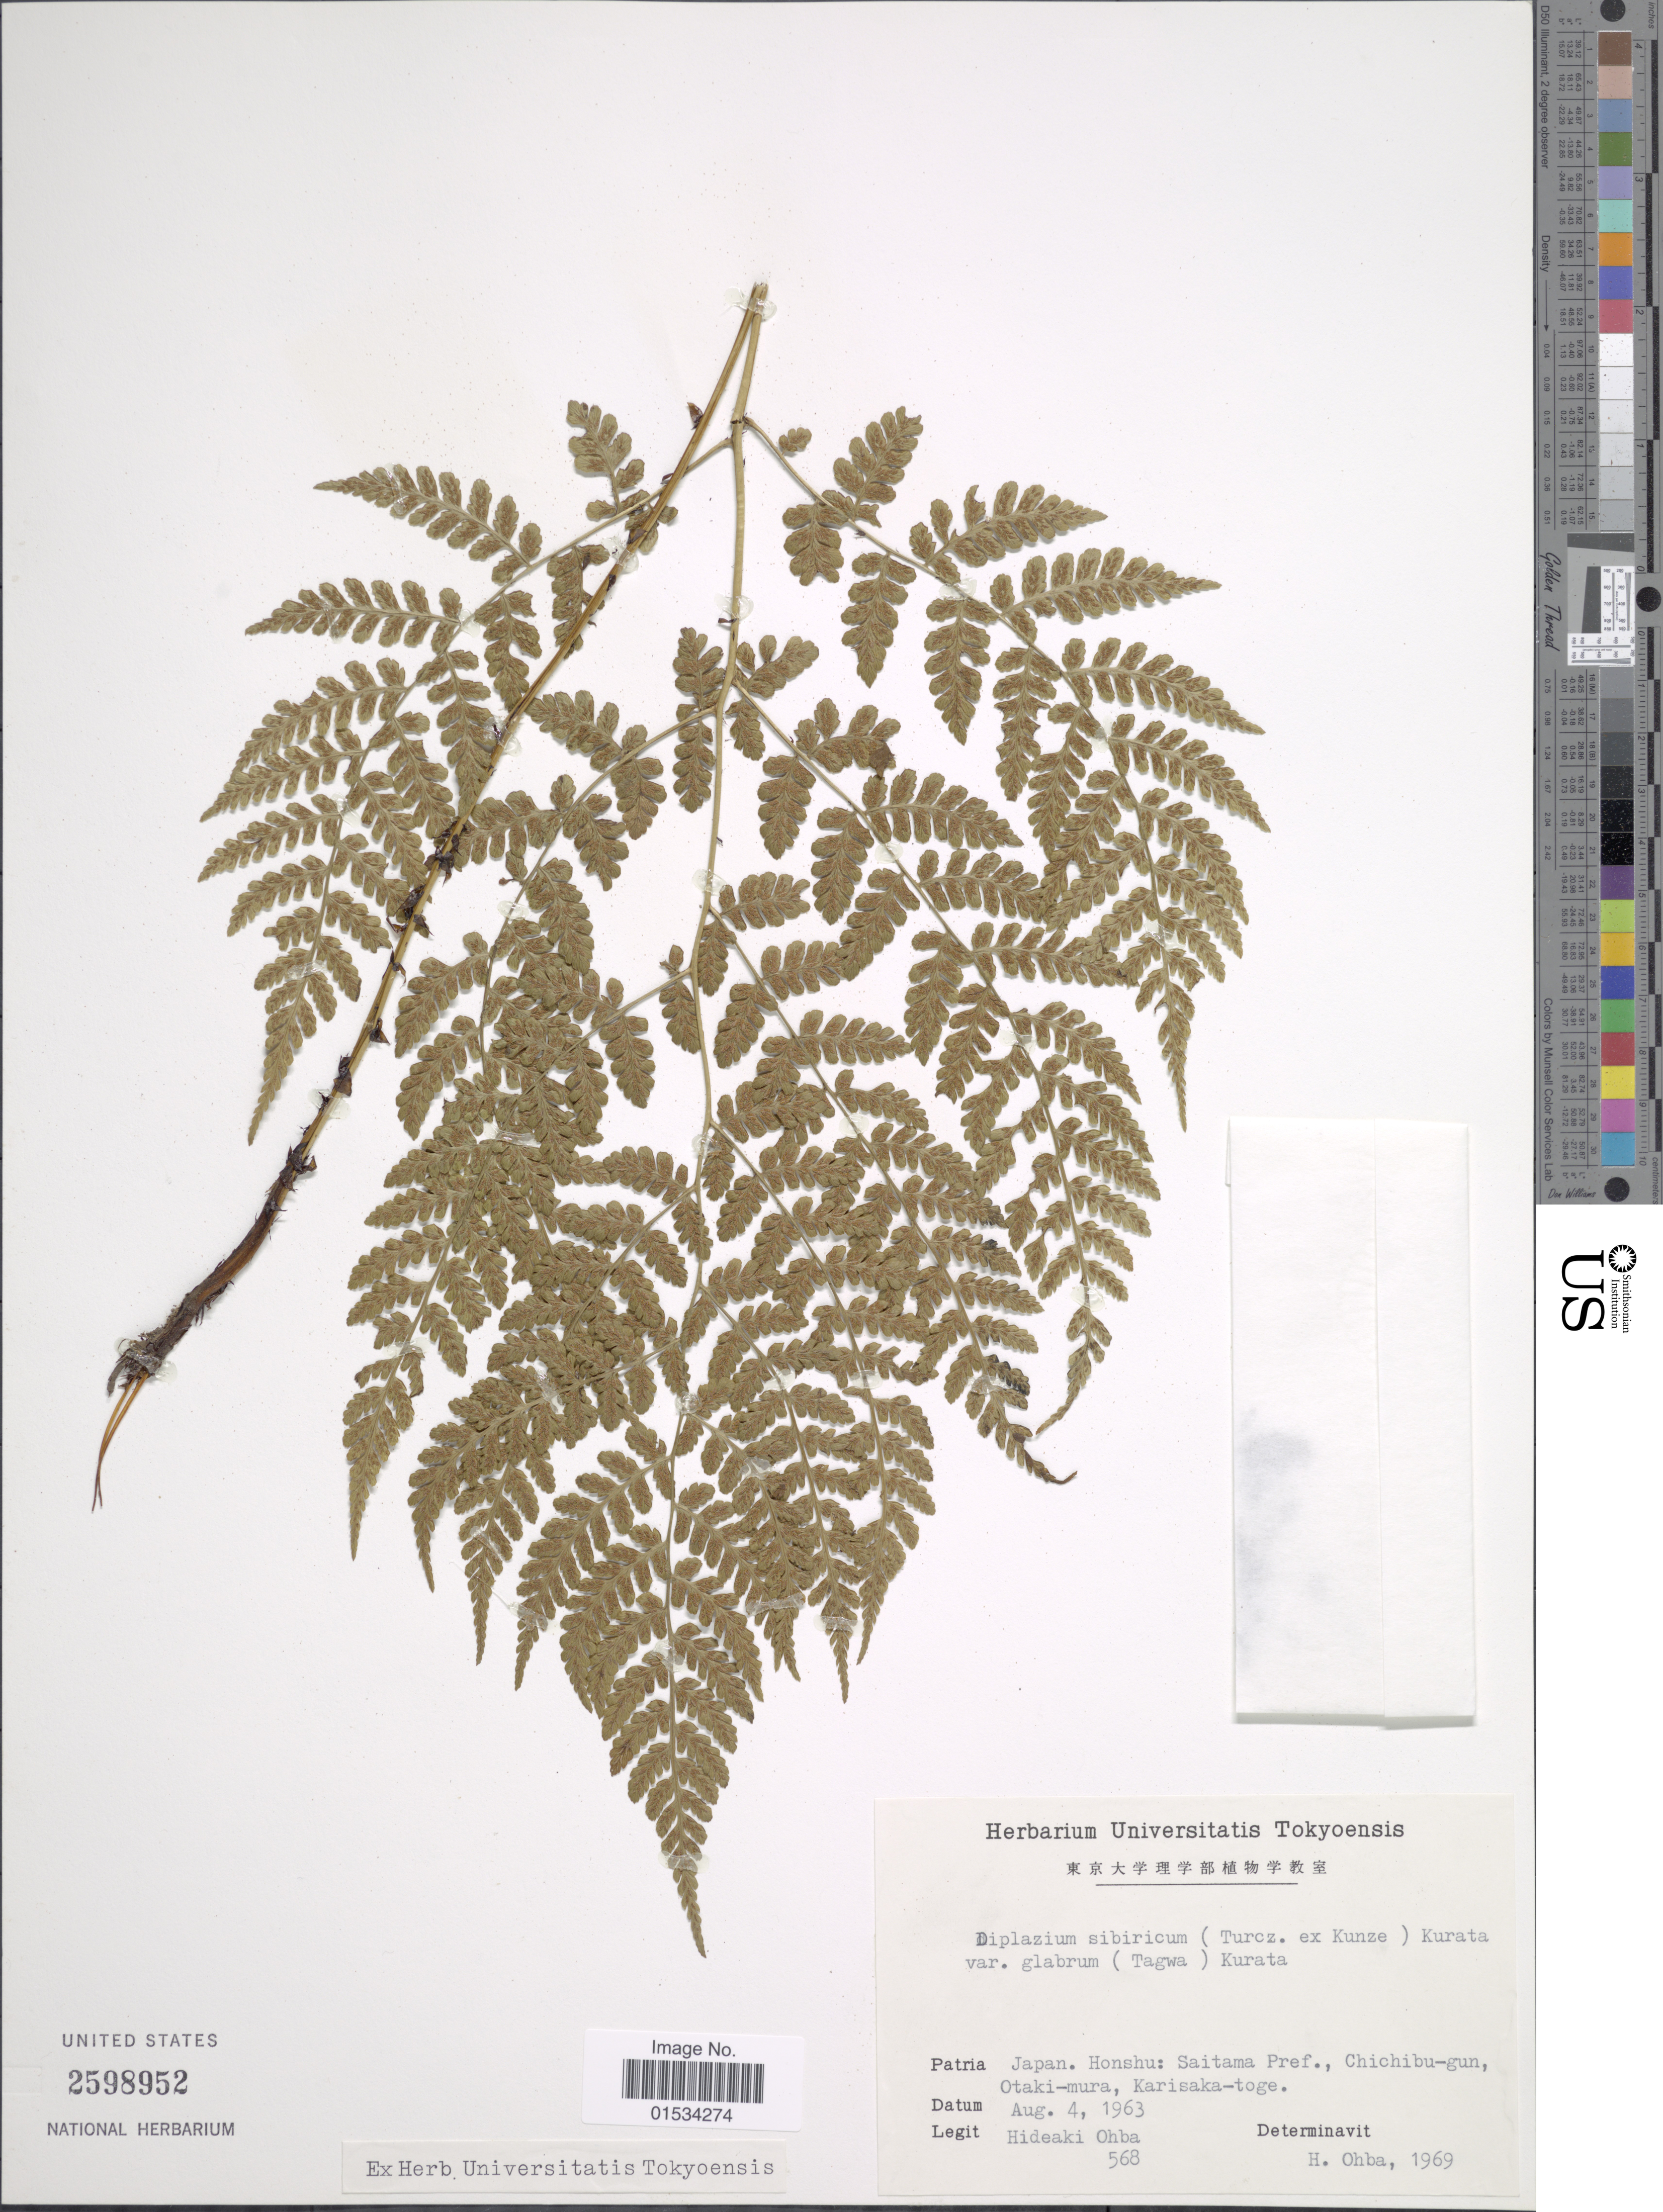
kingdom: Plantae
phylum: Tracheophyta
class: Polypodiopsida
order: Polypodiales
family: Athyriaceae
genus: Diplazium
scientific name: Diplazium sibiricum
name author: (Turcz. ex Kunze) Sa. Kurata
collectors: H. Ohba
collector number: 568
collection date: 1963-08-04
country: Japan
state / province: Saitama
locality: Honshu, Chichibu-gun, Otaki-mura, Karisaka-toge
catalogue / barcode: US 2598952